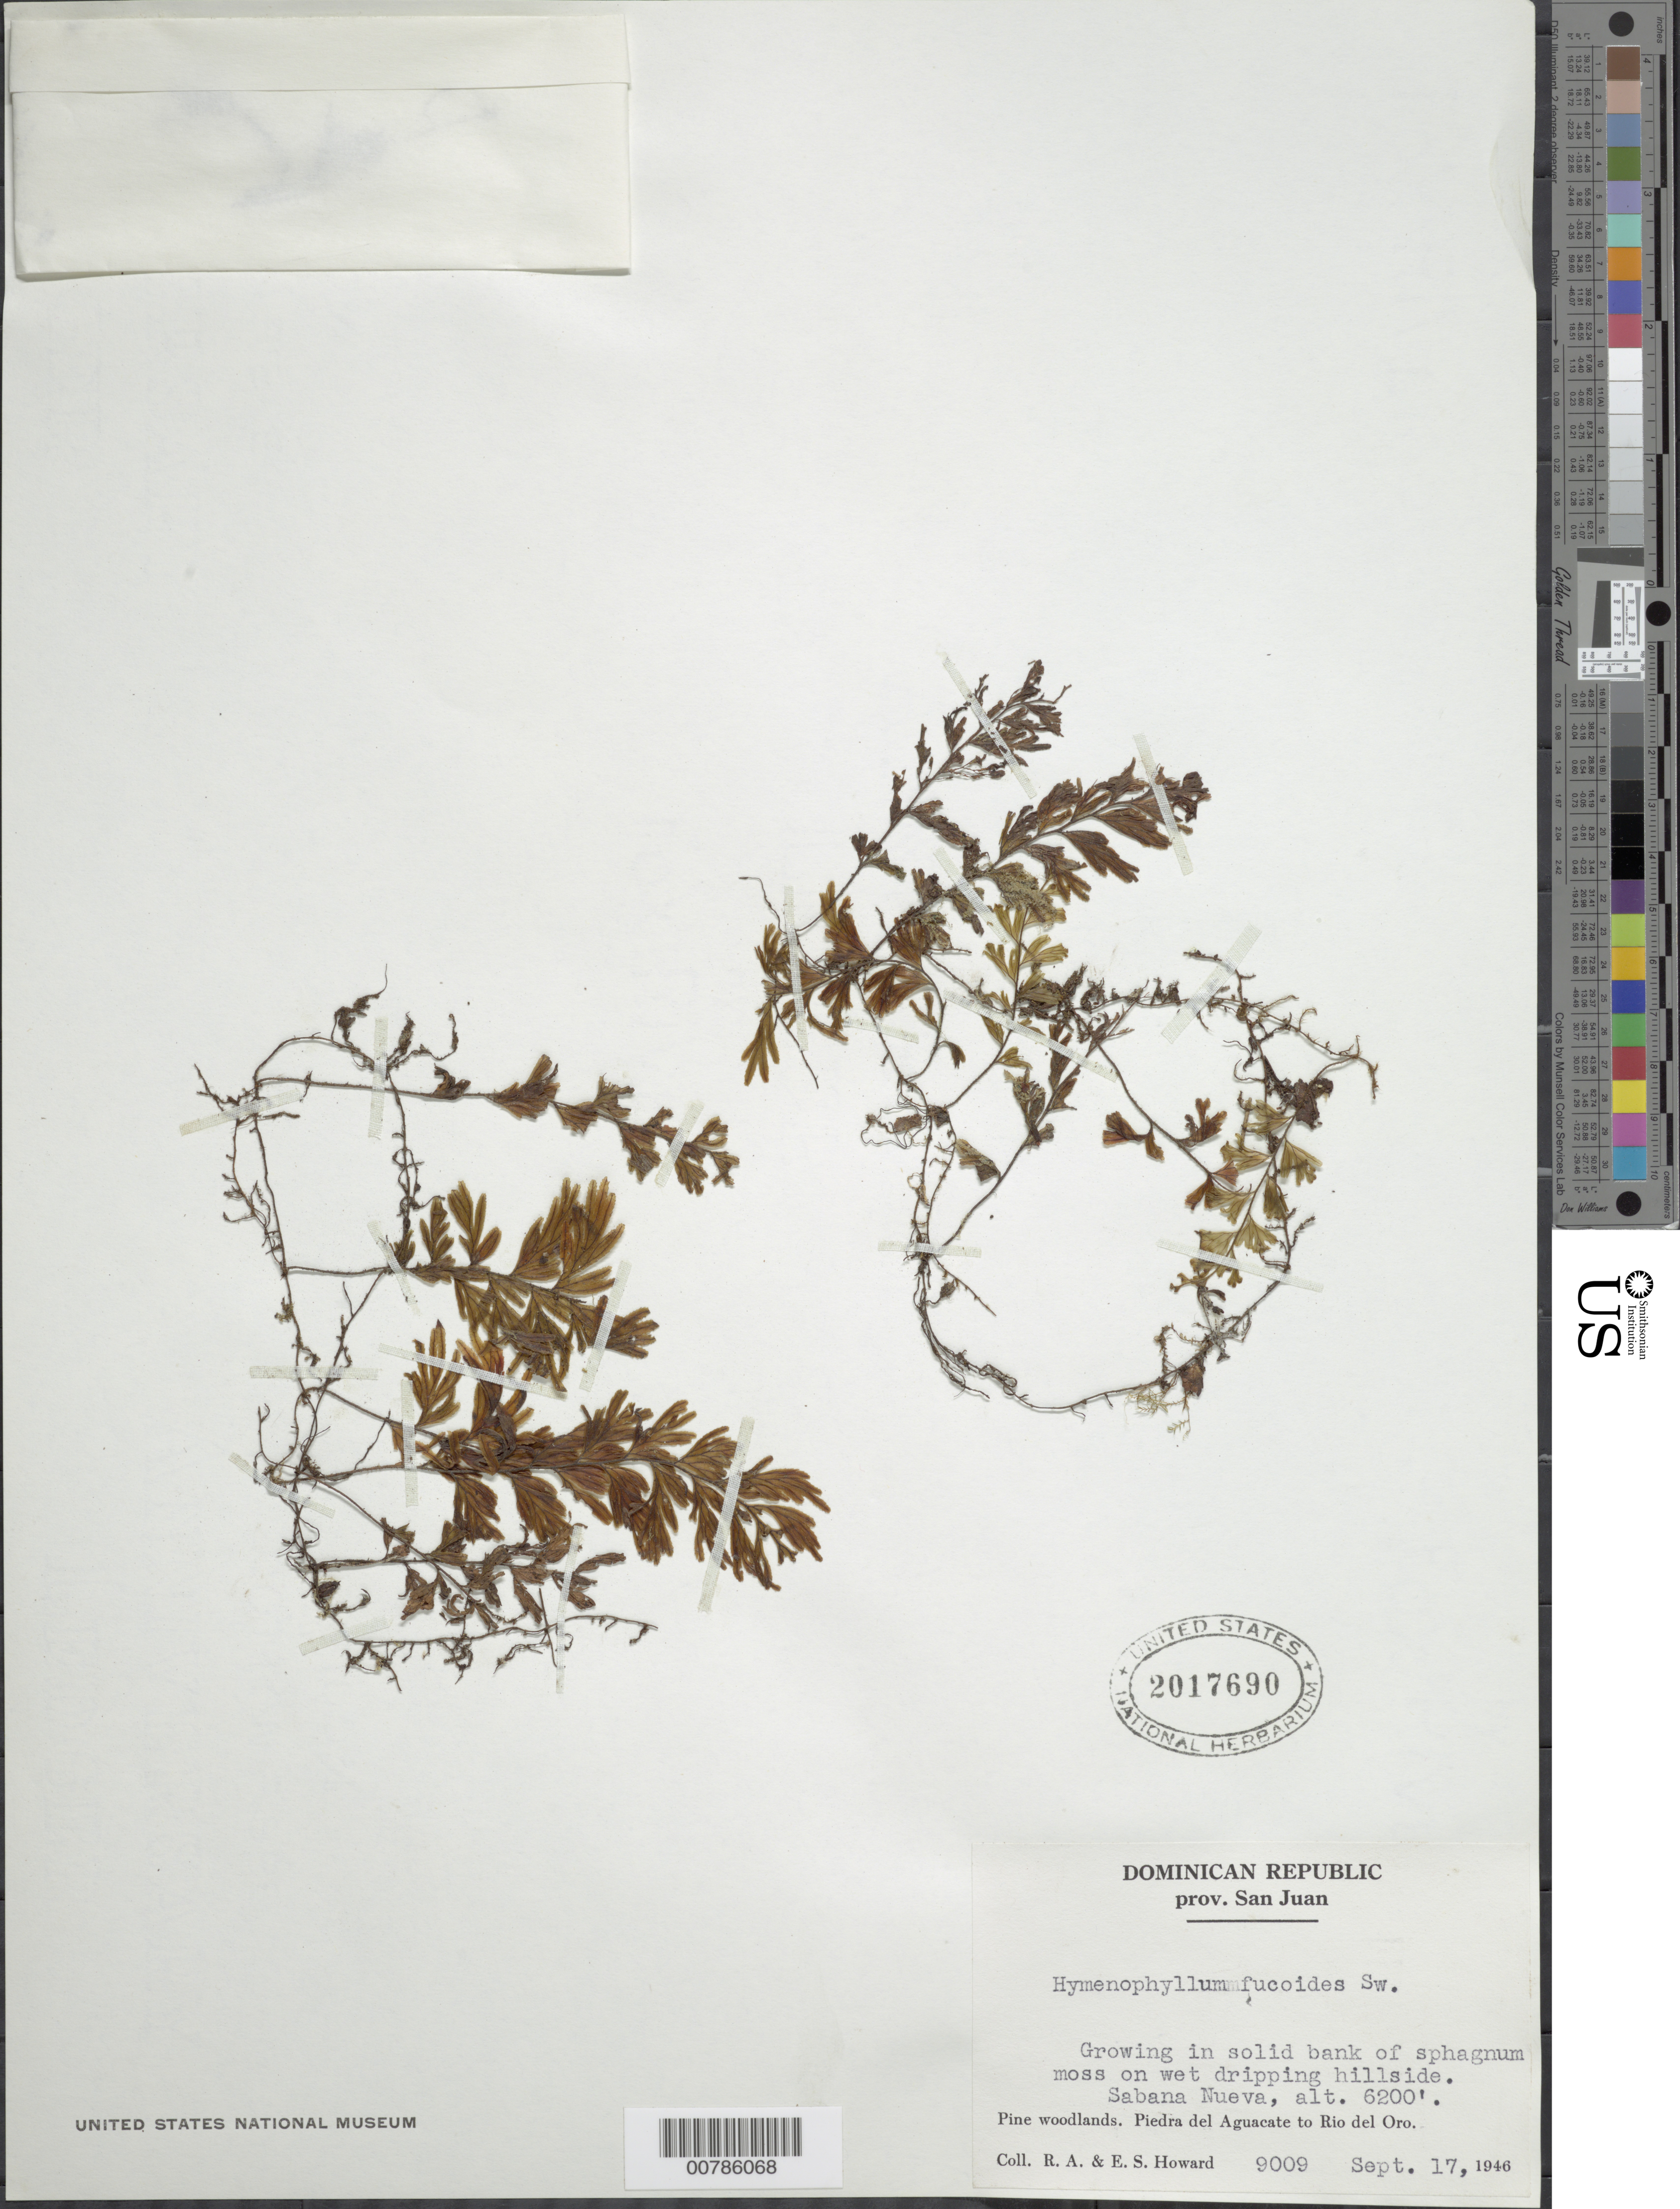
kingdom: Plantae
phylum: Tracheophyta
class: Polypodiopsida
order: Hymenophyllales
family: Hymenophyllaceae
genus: Hymenophyllum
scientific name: Hymenophyllum fucoides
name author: (Sw.) Sw.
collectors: R. A. Howard & E. S. Howard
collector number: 9009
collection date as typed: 17 Sep 1946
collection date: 1946-09-17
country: Dominican Republic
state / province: San Juan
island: Hispaniola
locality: Piedra del Aguacate to Rio del Oro; Sabana Nueva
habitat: Pine woodlands; growing in solid bank of sphagnum moss onwet dripping hillside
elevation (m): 1890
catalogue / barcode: US 2017690